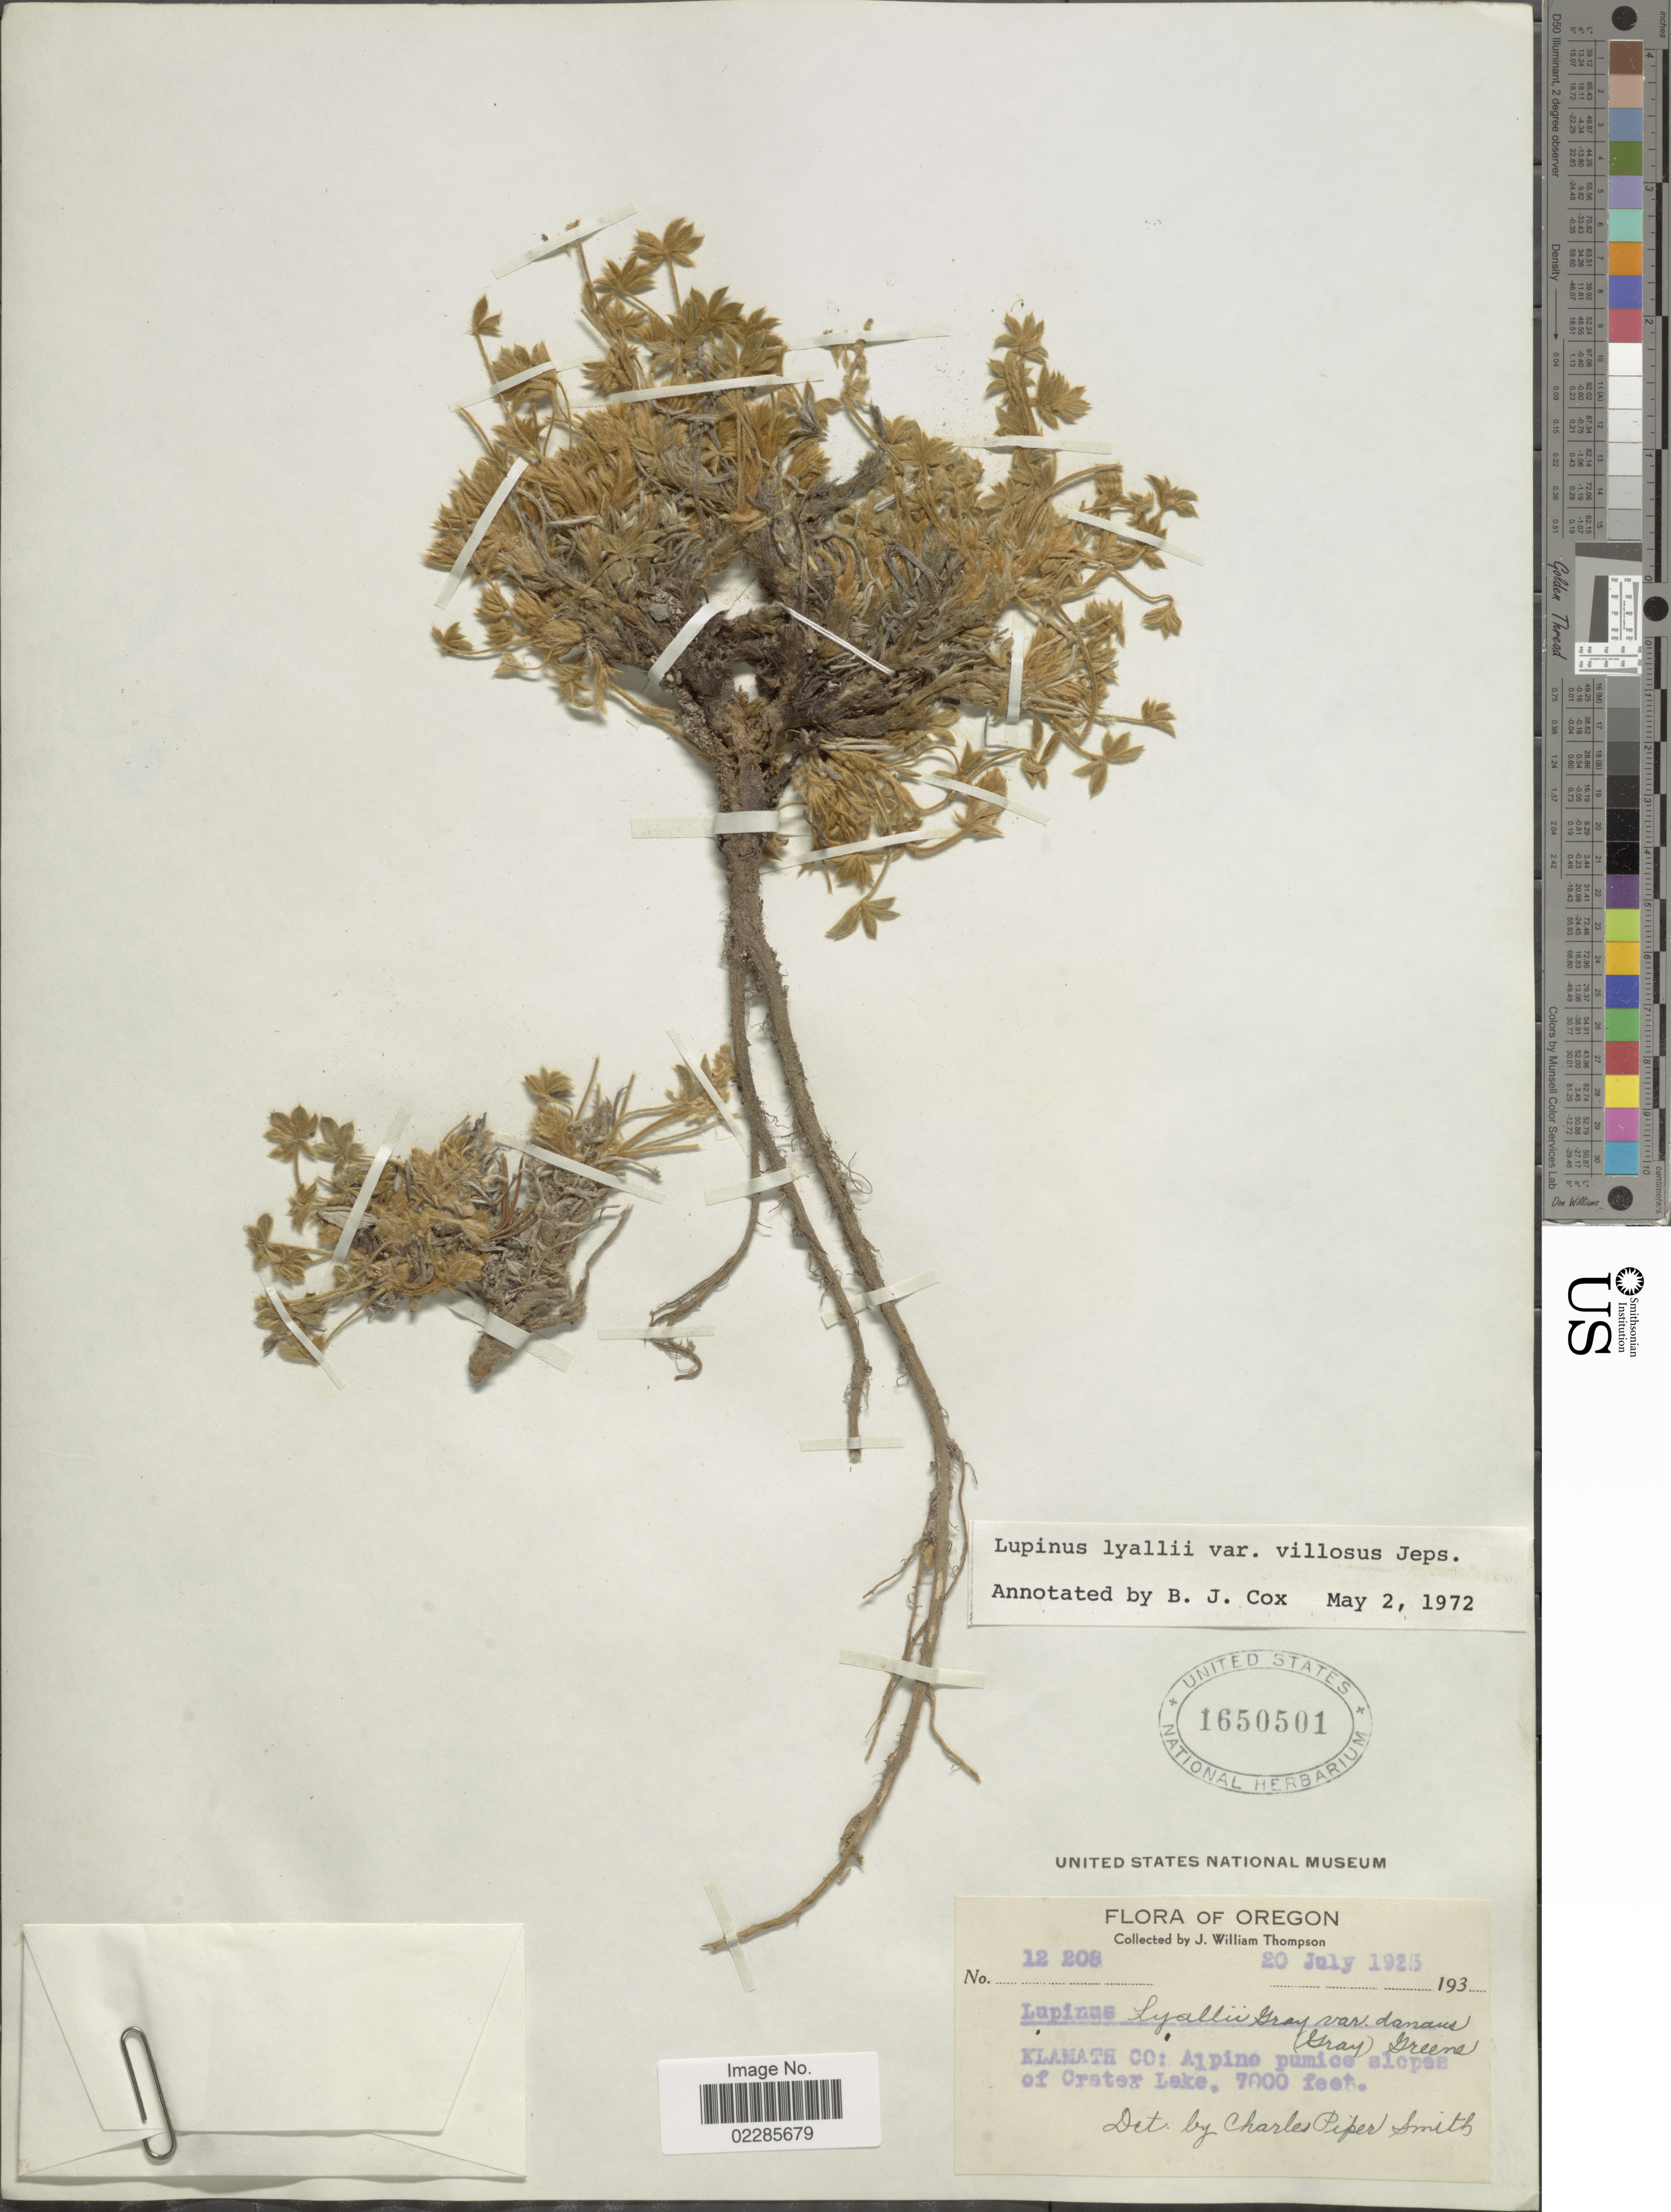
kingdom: Plantae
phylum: Tracheophyta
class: Magnoliopsida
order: Fabales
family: Fabaceae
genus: Lupinus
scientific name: Lupinus lyallii var. villosus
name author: Jeps.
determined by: Cox, B. J.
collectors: J. W. Thompson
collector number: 12208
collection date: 1925-07-20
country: United States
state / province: Oregon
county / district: Klamath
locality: Klamath Co: Alpine pumice slopes of Crater Lake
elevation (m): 2134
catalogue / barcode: US 1650501